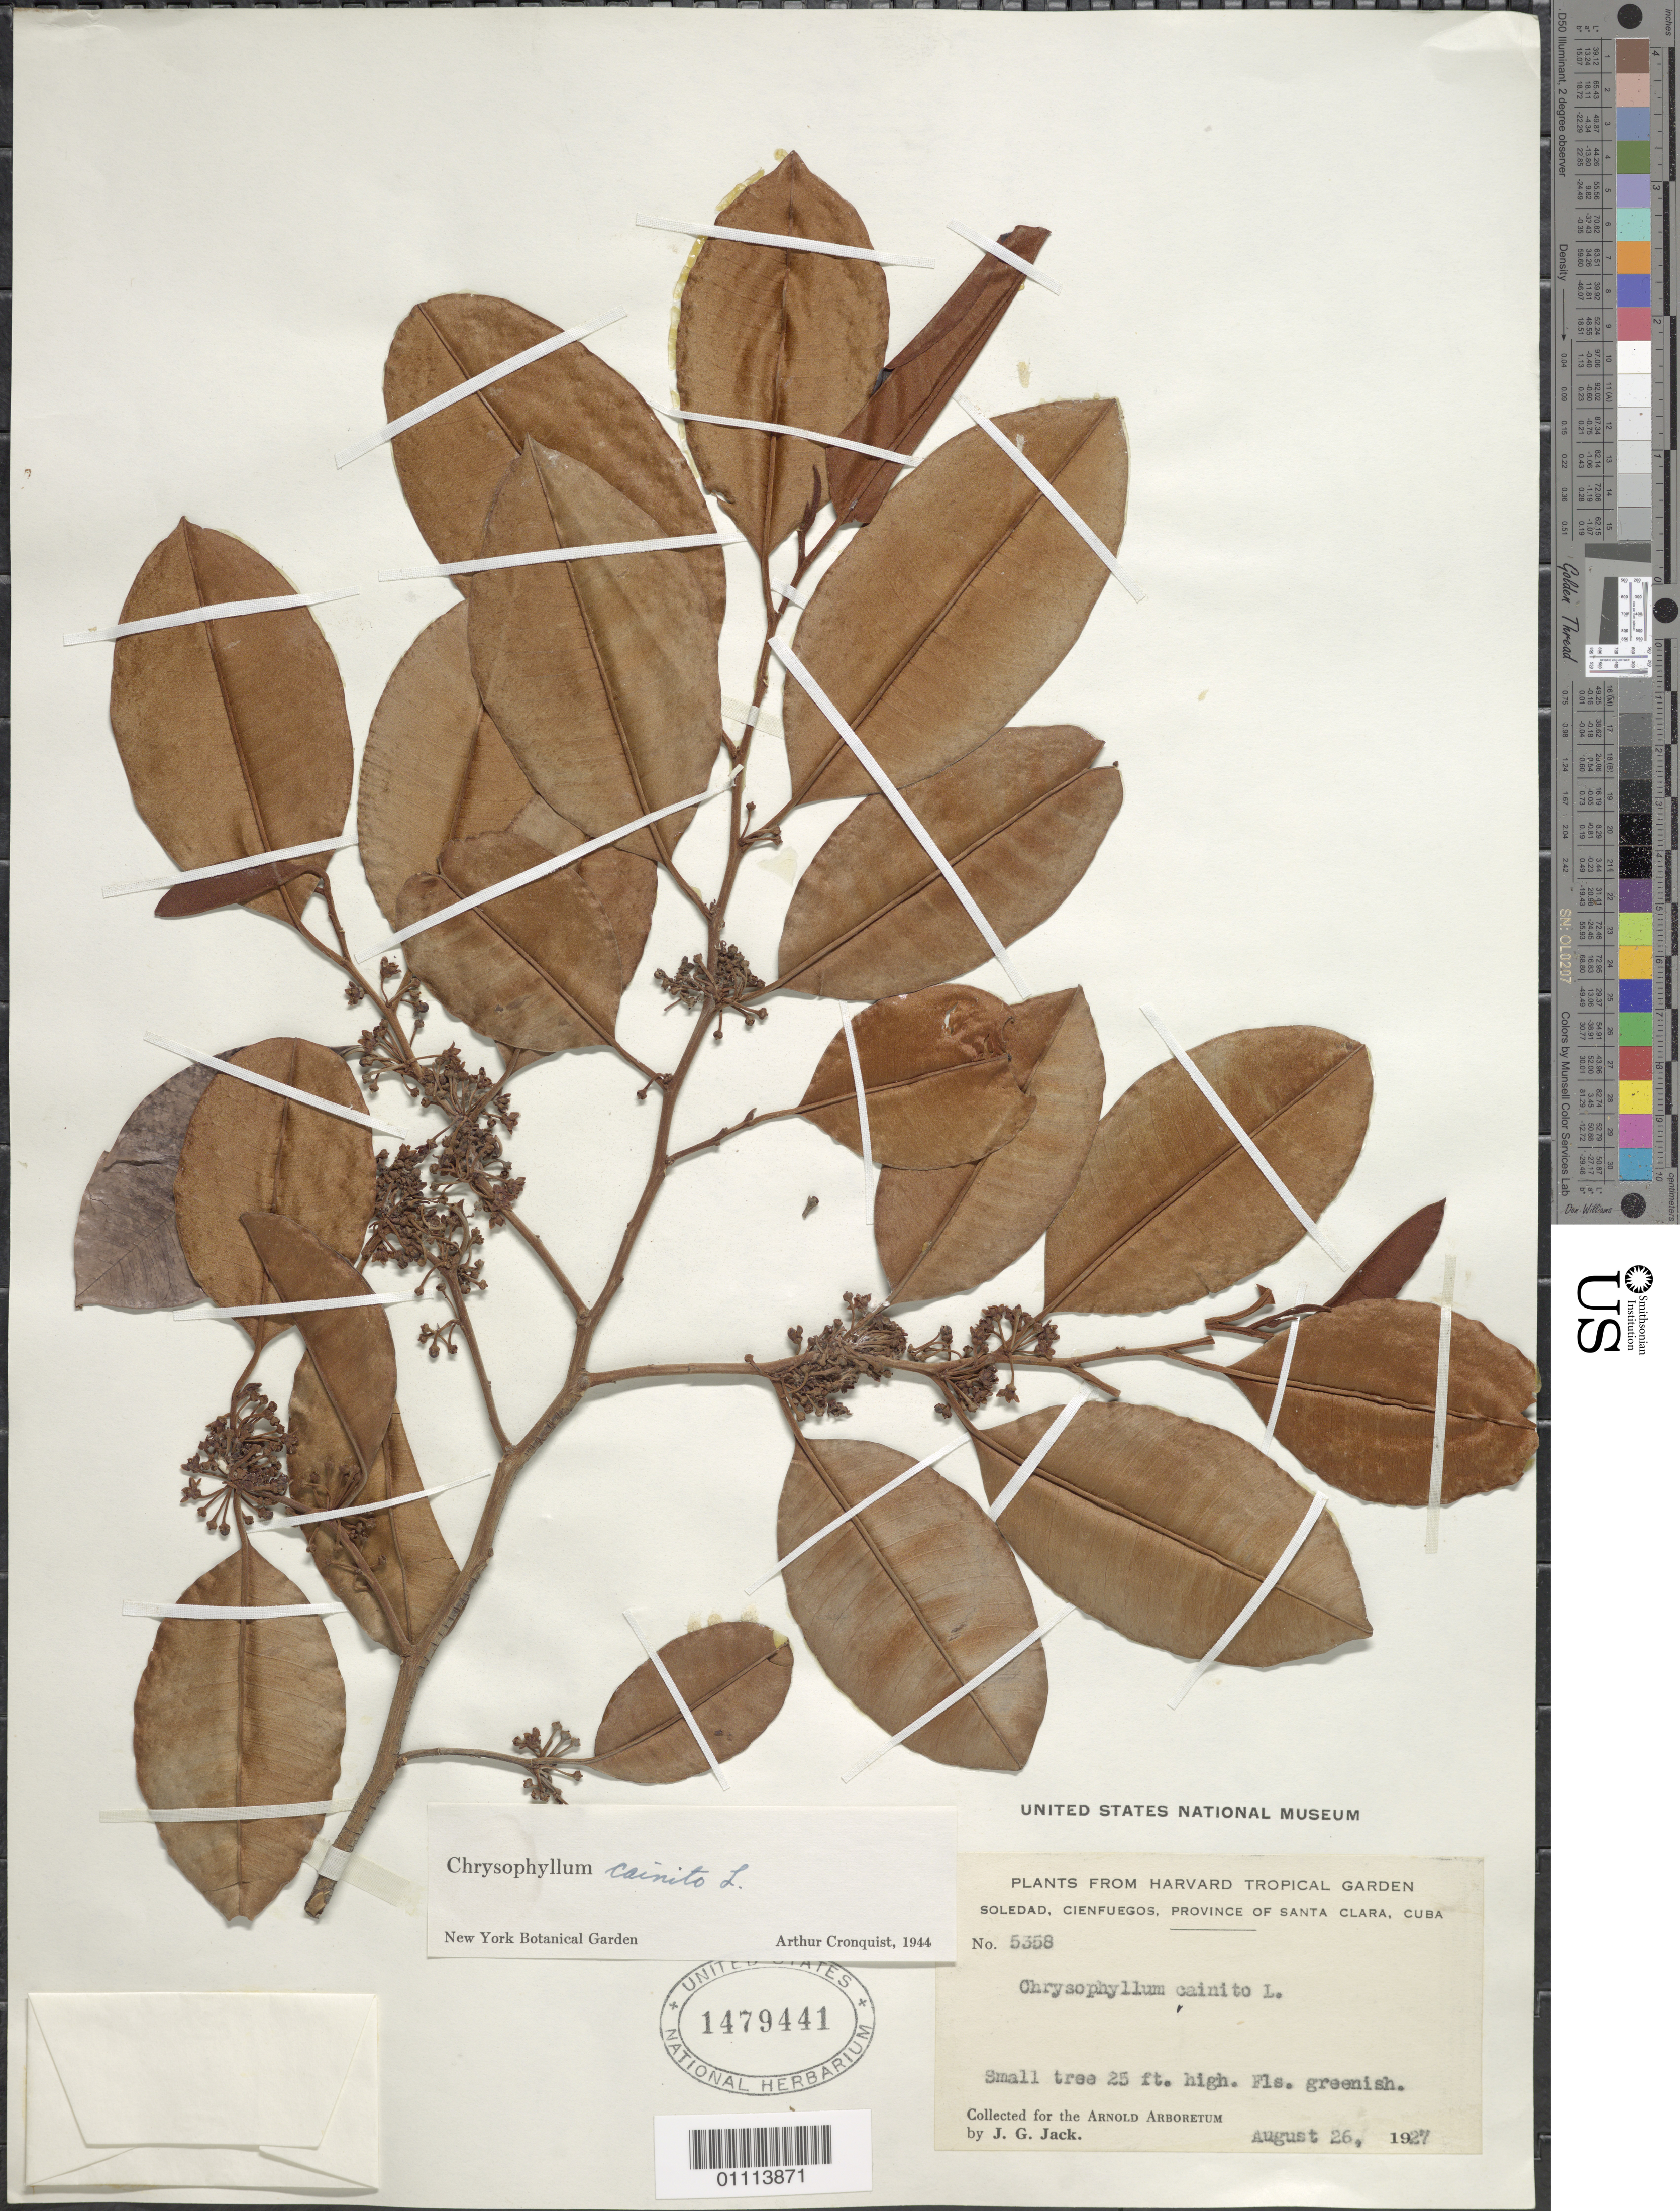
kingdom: Plantae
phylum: Tracheophyta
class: Magnoliopsida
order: Ericales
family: Sapotaceae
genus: Chrysophyllum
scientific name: Chrysophyllum cainito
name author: L.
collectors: J. G. Jack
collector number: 5358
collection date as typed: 26 Aug 1927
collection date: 1927-08-26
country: Cuba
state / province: Cienfuegos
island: Cuba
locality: Soledad, Cienfuegos, Province of Santa Clara, Cuba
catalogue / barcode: US 1479441